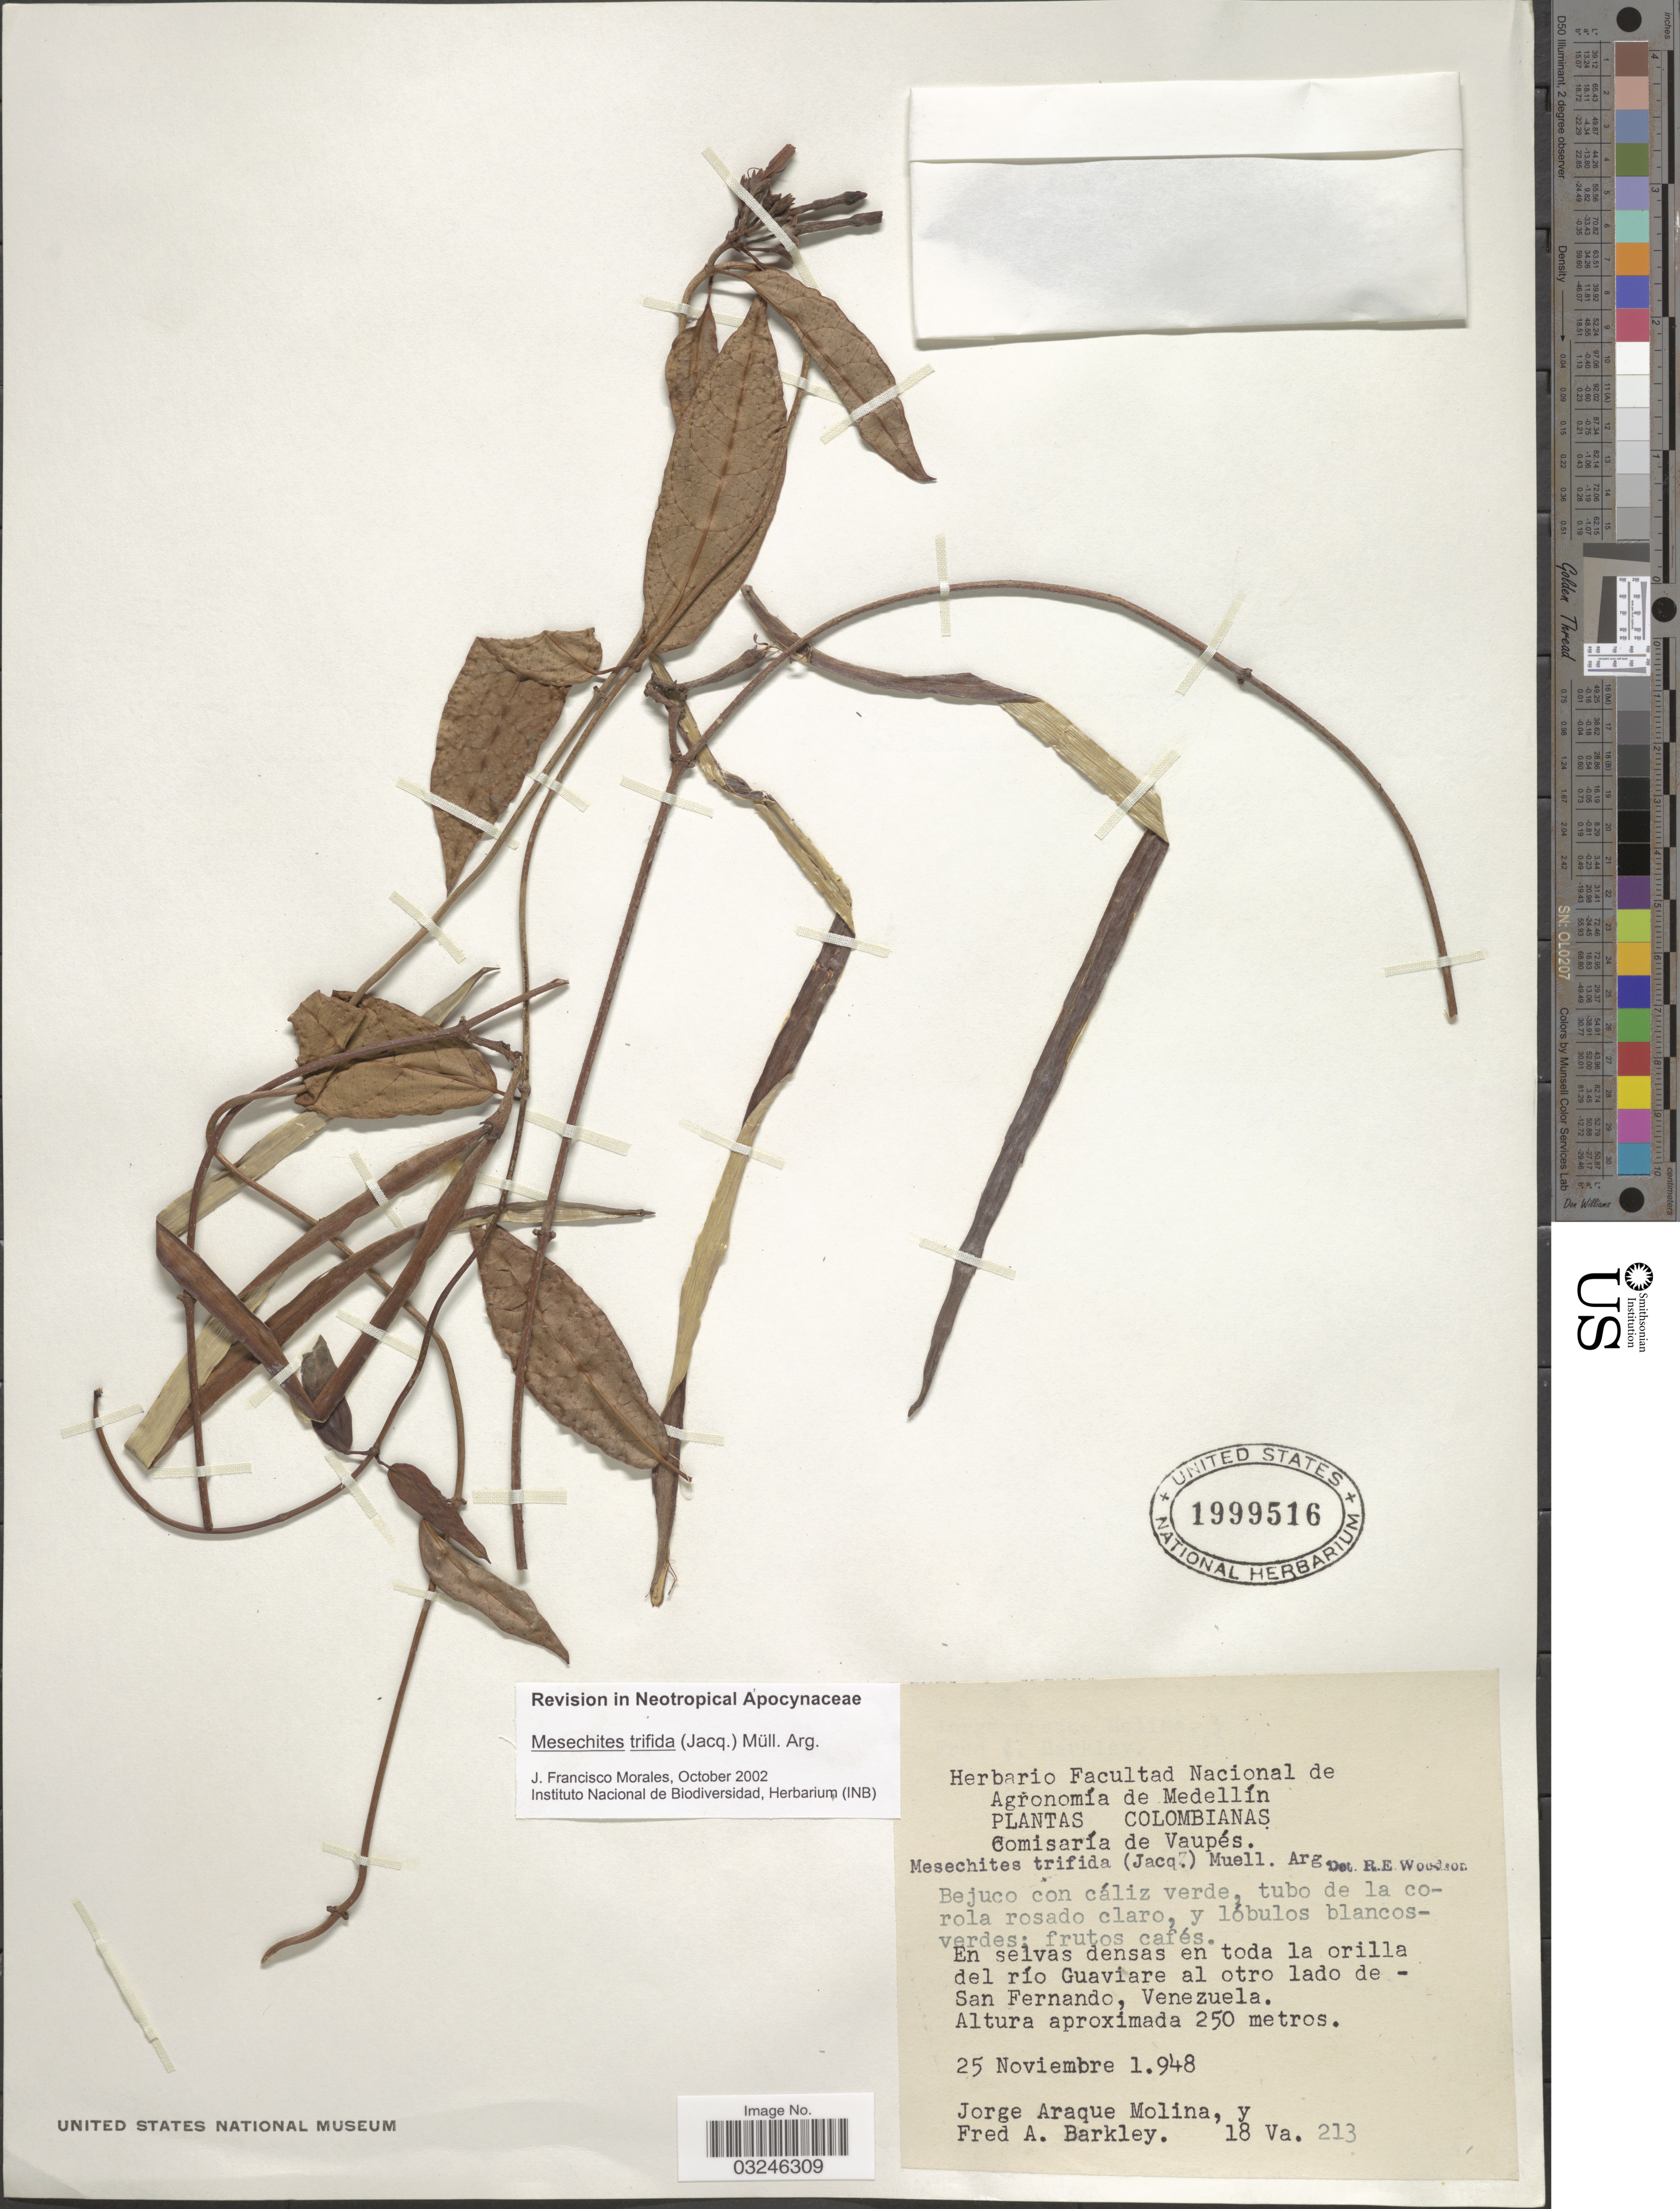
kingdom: Plantae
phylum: Tracheophyta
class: Magnoliopsida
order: Gentianales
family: Apocynaceae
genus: Mesechites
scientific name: Mesechites trifidus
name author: (Jacq.) Müll. Arg.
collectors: J. Araque Molina & F. A. Barkley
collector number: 18 Va. 213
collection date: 1948-11-25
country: Colombia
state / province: Vaupés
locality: Comisaría de Vaupés. En selvas densas en toda la orilla del río Guaviare al otro lado de San Fernando, Venezuela.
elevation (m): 250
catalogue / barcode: US 1999516